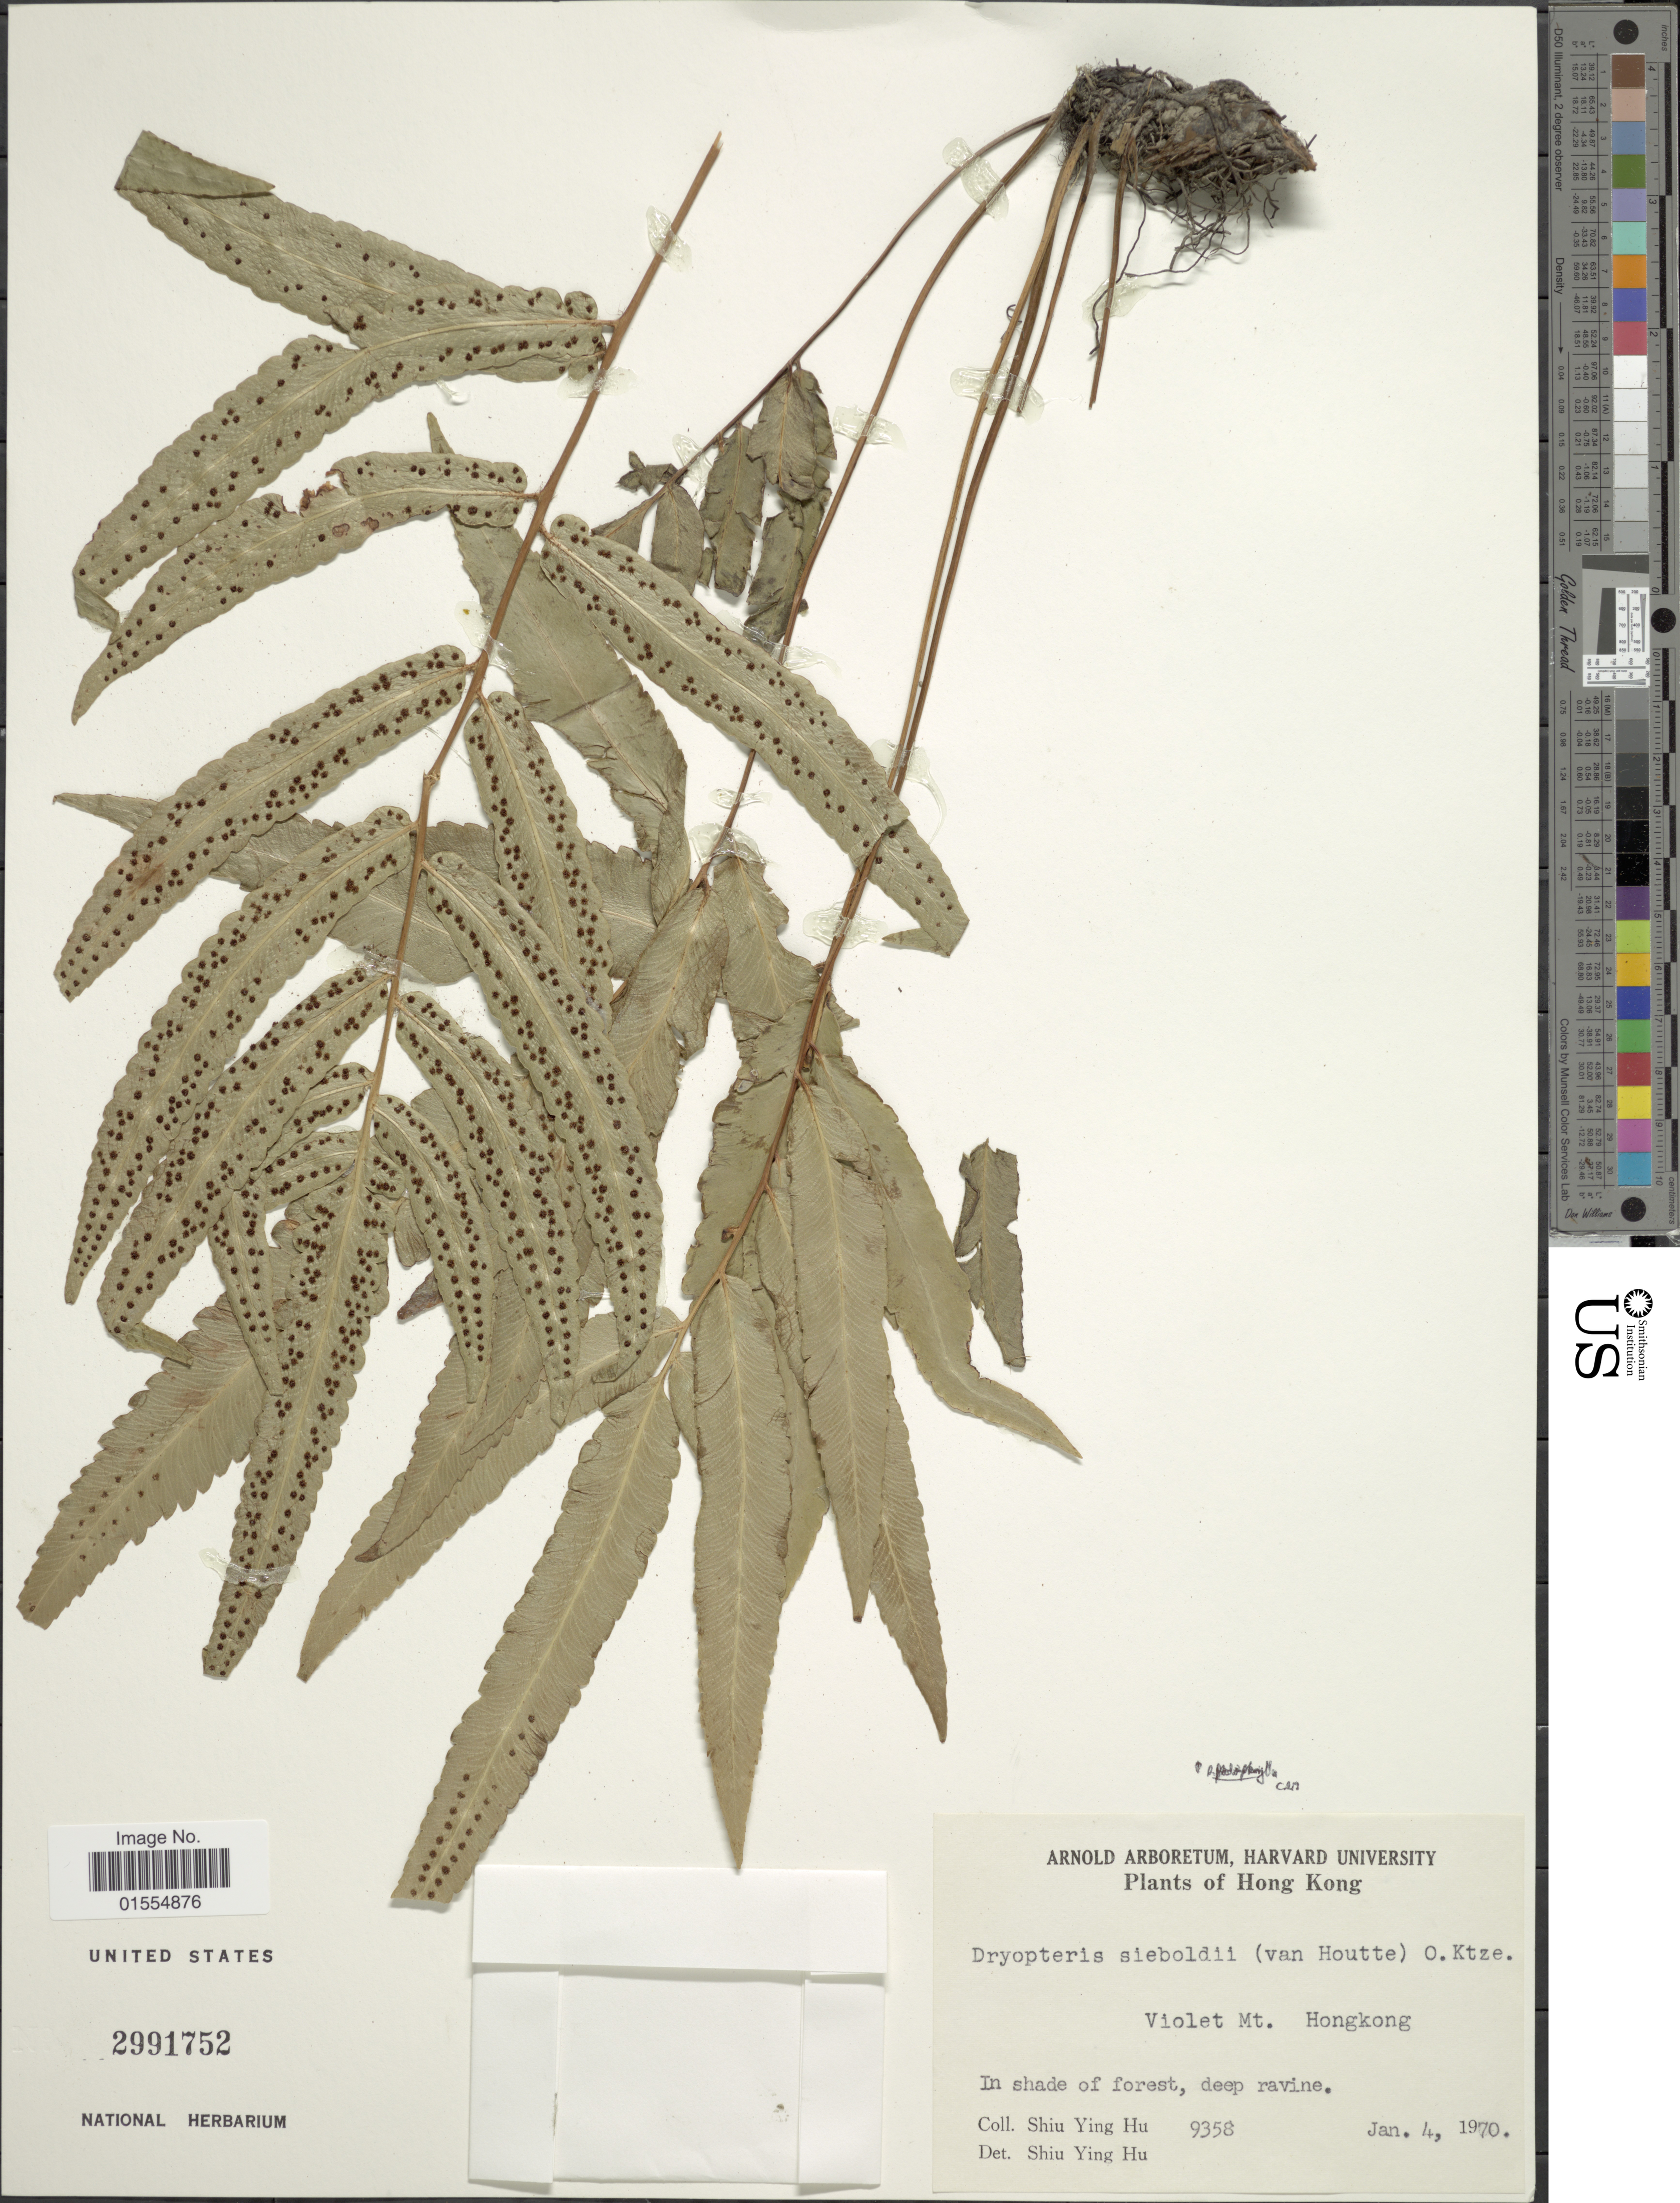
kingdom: Plantae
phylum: Tracheophyta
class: Polypodiopsida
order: Polypodiales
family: Dryopteridaceae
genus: Dryopteris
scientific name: Dryopteris sieboldii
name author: (T. Moore) Kuntze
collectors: S. Y. Hu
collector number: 9358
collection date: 1970-01-04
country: China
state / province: Hong Kong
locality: Hong Kong, Violet Mt. Hong kong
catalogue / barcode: US 2991752